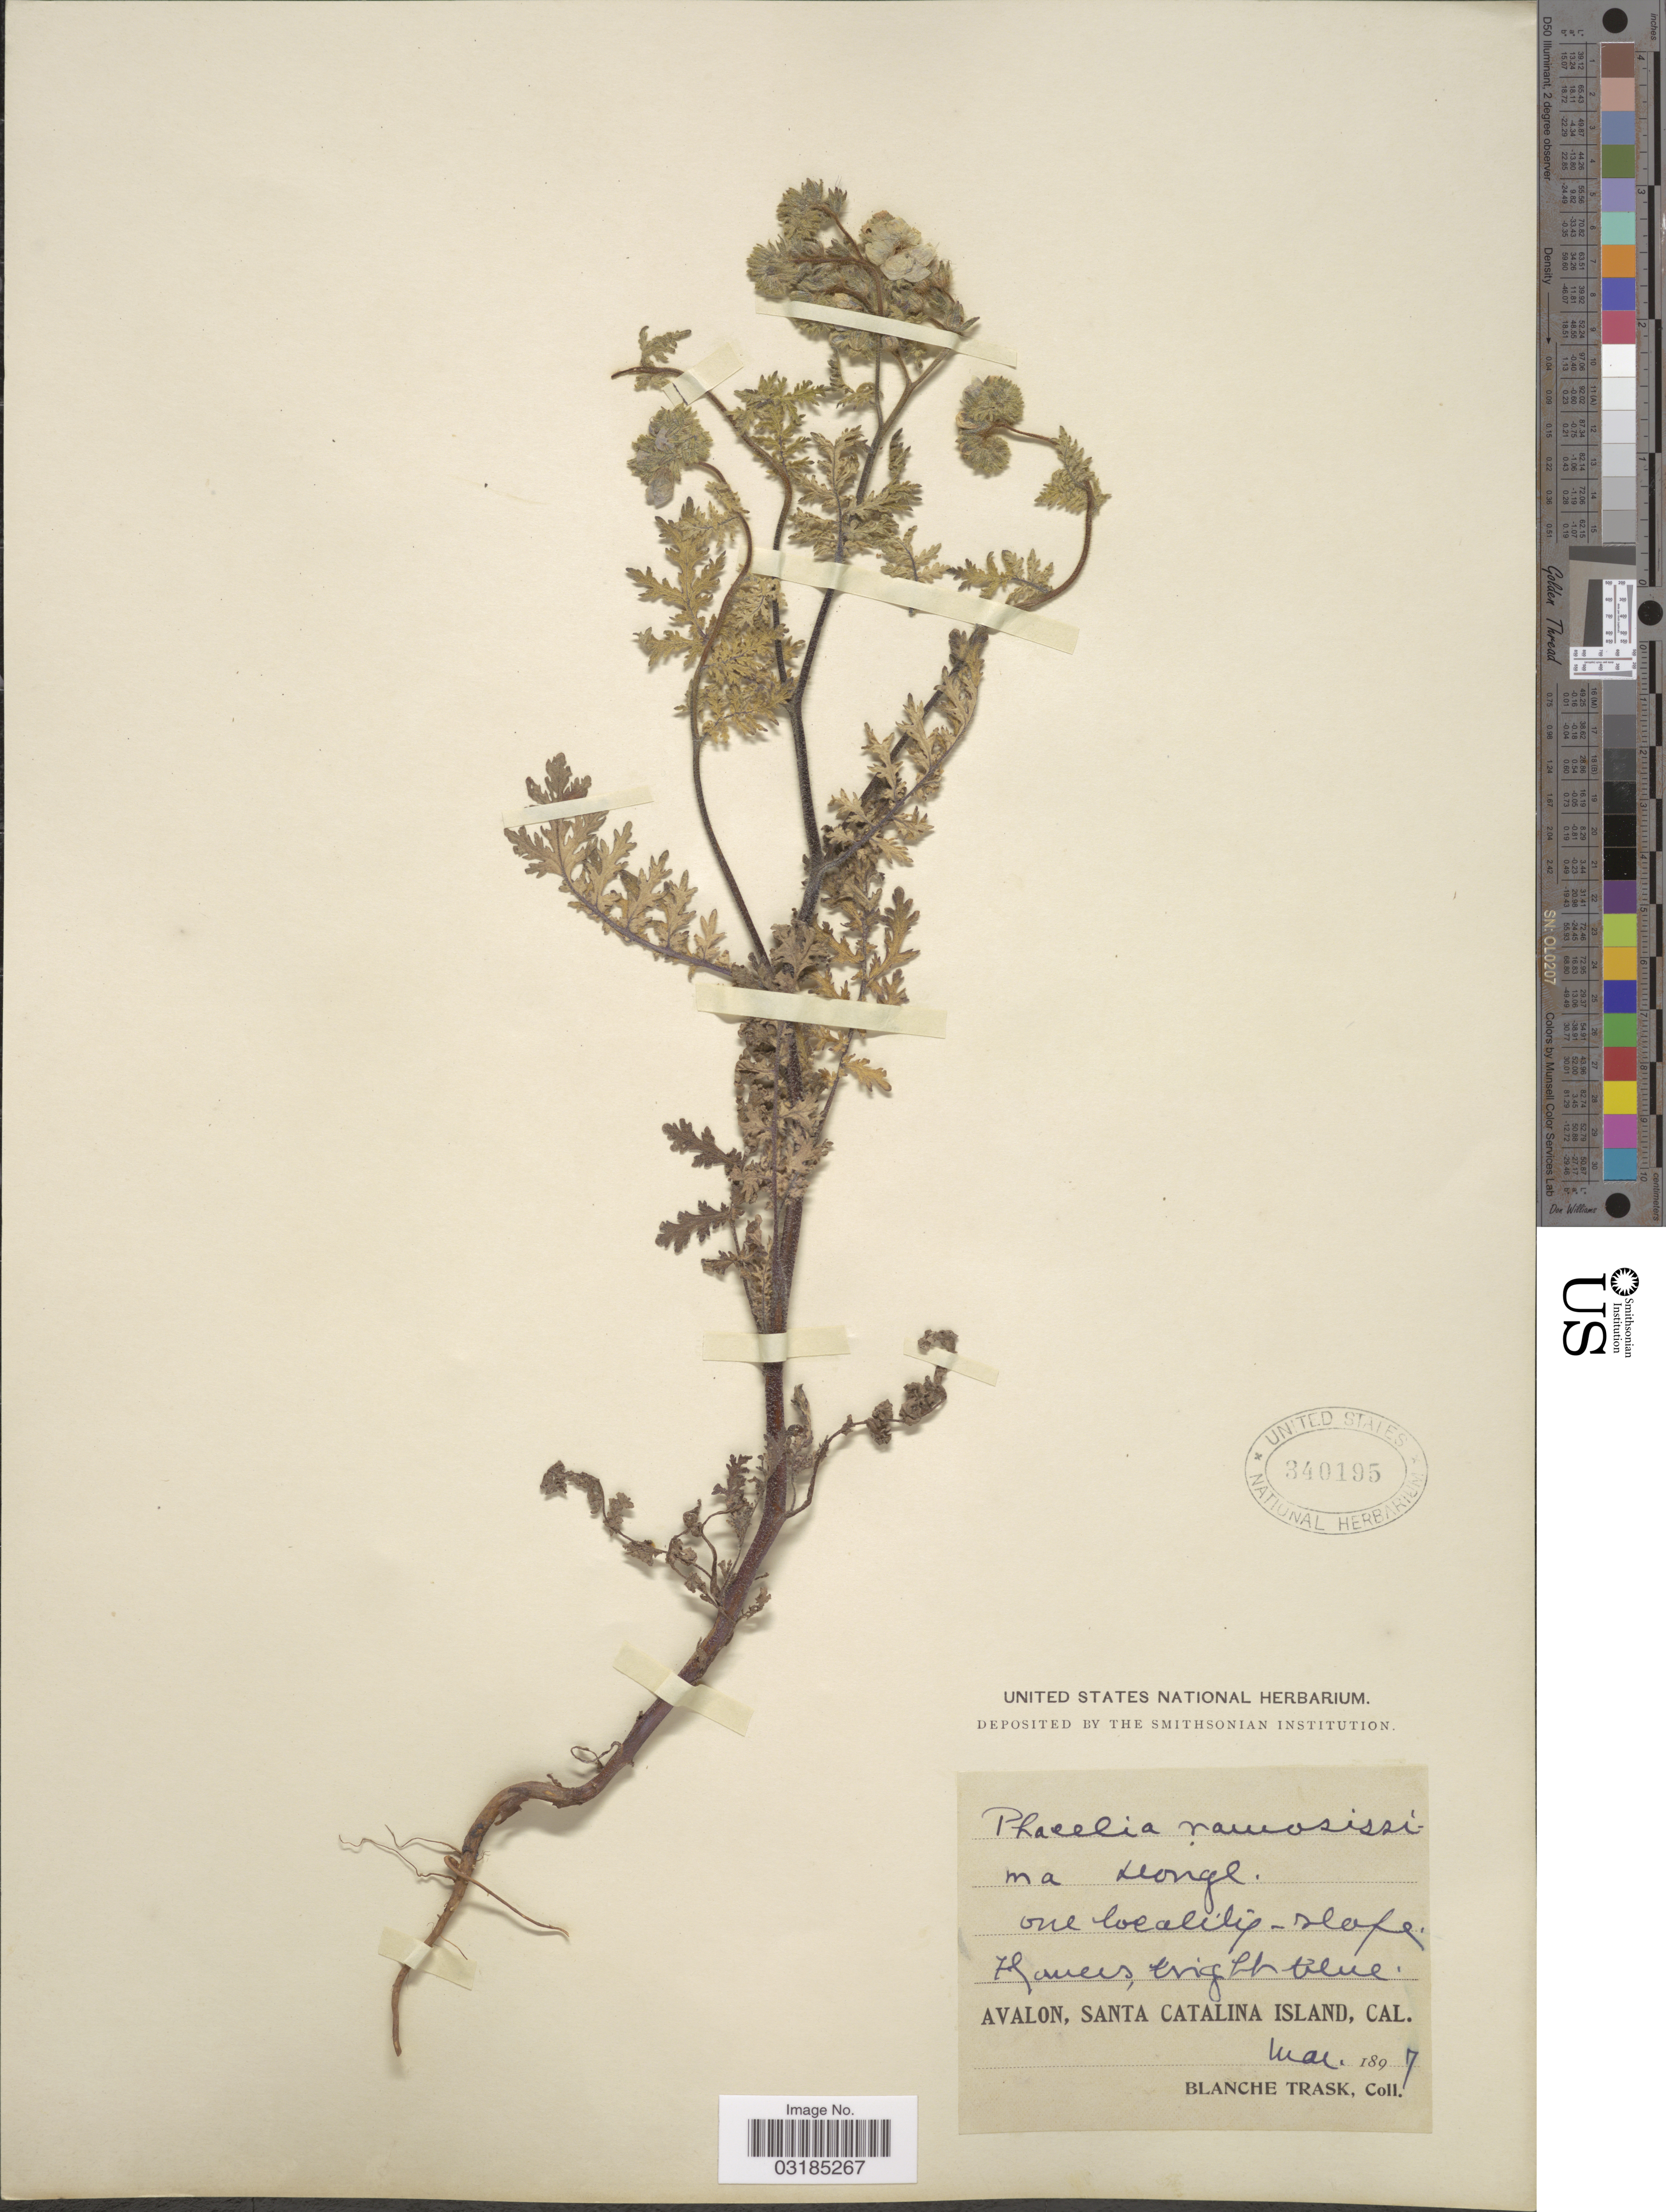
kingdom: Plantae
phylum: Tracheophyta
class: Magnoliopsida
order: Boraginales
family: Hydrophyllaceae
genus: Phacelia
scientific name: Phacelia distans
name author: Benth.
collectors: B. Trask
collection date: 1897-03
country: United States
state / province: California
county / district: Los Angeles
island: Santa Catalina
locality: Avalon, Santa Catalina Island.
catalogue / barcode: US 340195